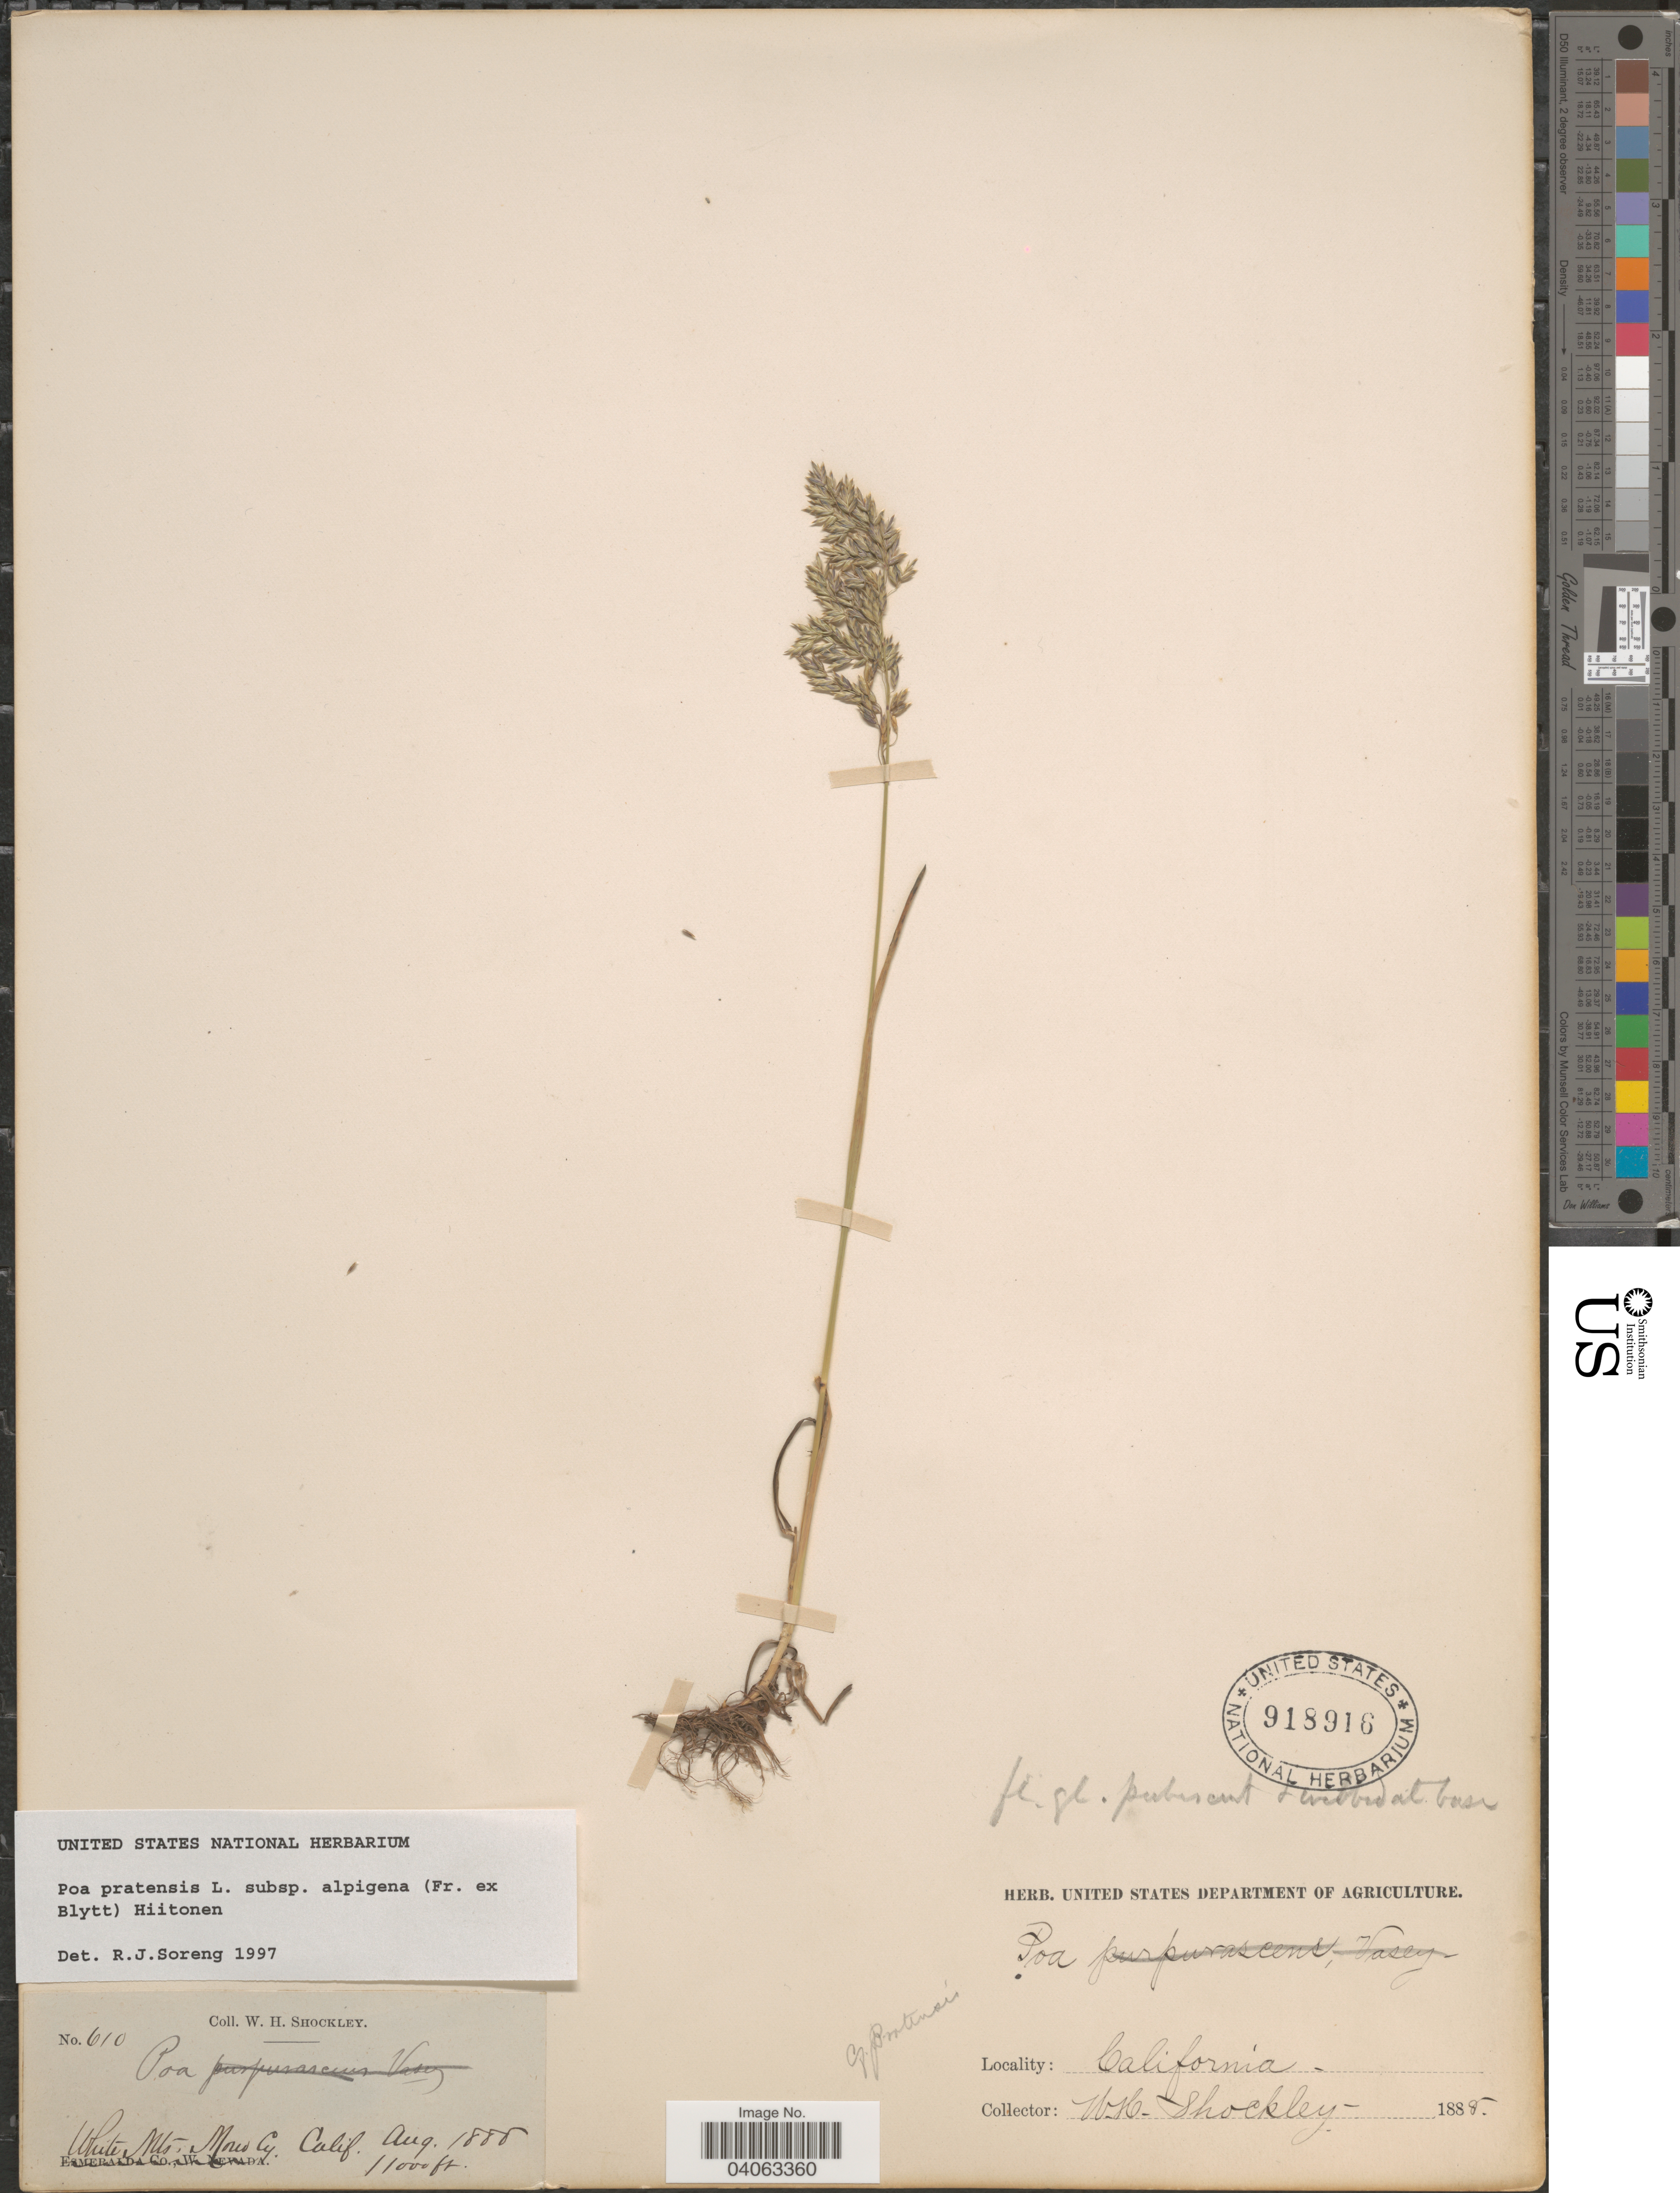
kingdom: Plantae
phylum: Tracheophyta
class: Liliopsida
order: Poales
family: Poaceae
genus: Poa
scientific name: Poa pratensis subsp. alpigena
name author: (Lindm.) Hiitonen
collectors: W. Shockley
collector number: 610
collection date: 1888-08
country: United States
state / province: California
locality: White Mts, Mono Cy.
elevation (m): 3353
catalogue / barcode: US 918916